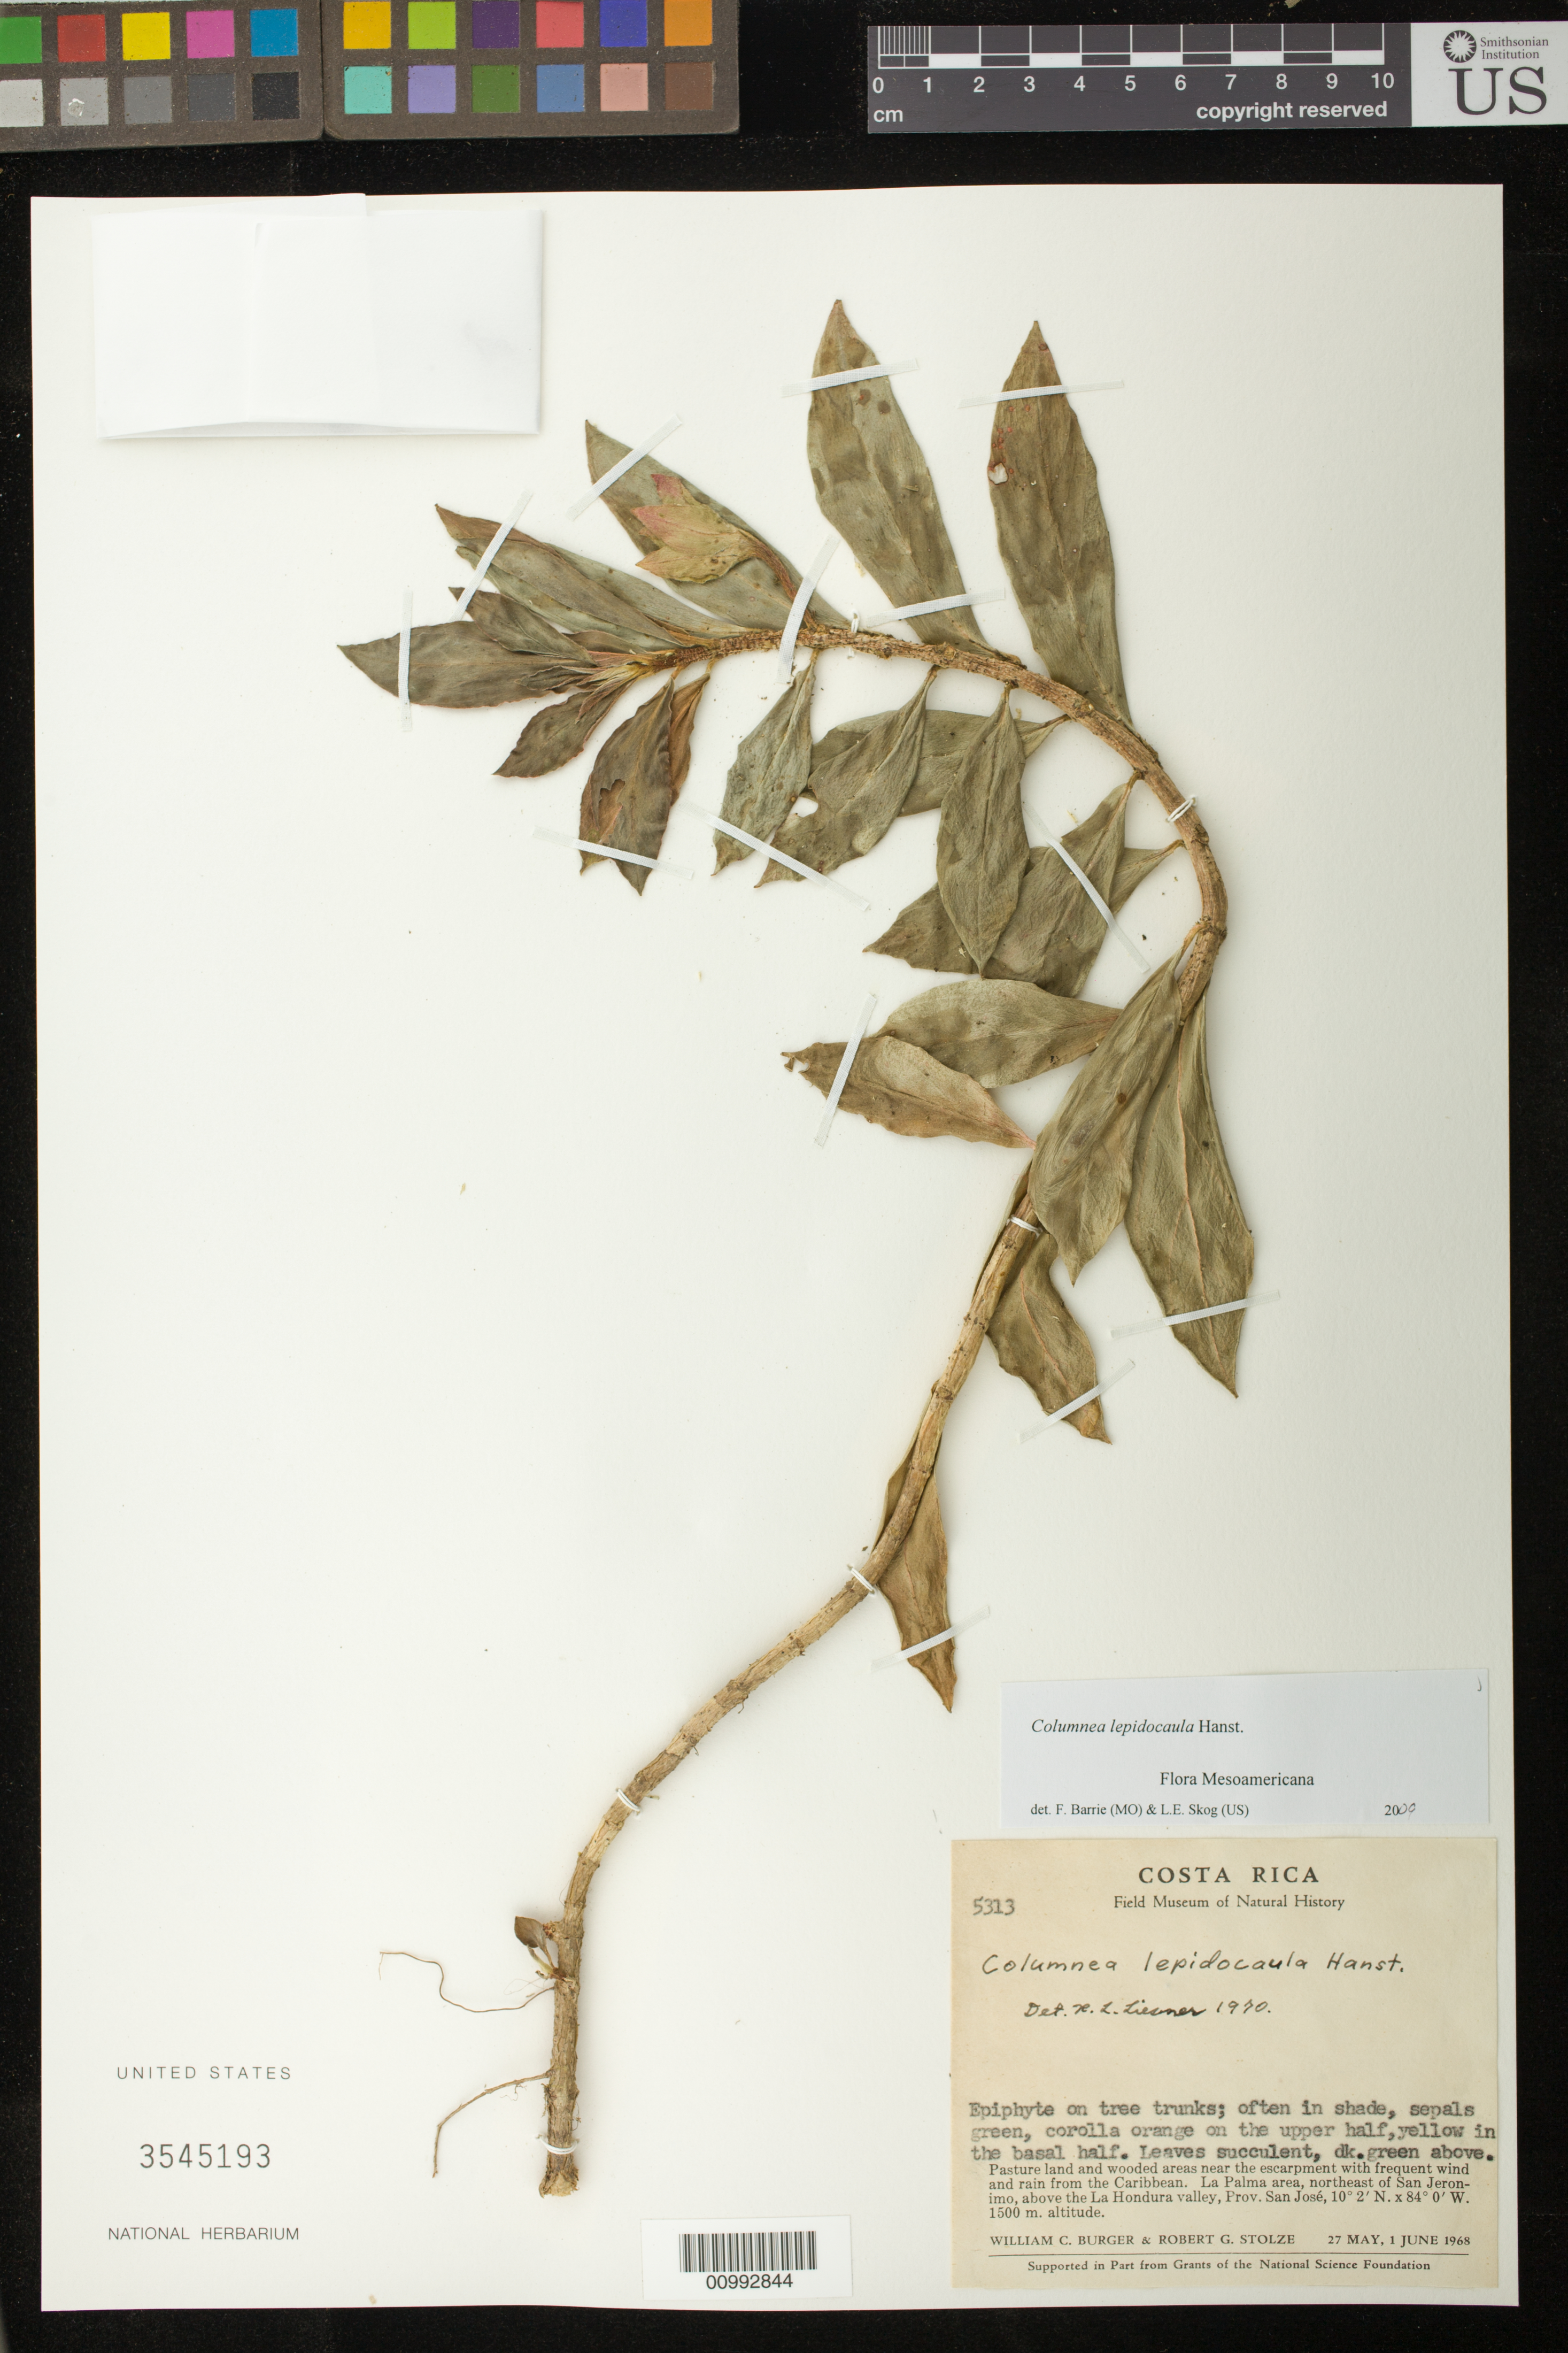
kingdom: Plantae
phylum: Tracheophyta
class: Magnoliopsida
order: Lamiales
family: Gesneriaceae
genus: Columnea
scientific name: Columnea lepidocaula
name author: Hanst.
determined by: Barrie, F. R.; Skog, Laurence E.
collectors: W. Burger & R. G. Stolze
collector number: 5313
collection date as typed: May-Jun 1968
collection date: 1968-05/1968-06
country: Costa Rica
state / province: San José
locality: La Palma area, northeast of San Jeronimo, above the La Hondura Valley, Prov. San José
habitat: Pasture land and wooded areas near the escarpment with frequent wind and rain from the Caribbean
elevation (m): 1500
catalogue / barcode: US 3545193